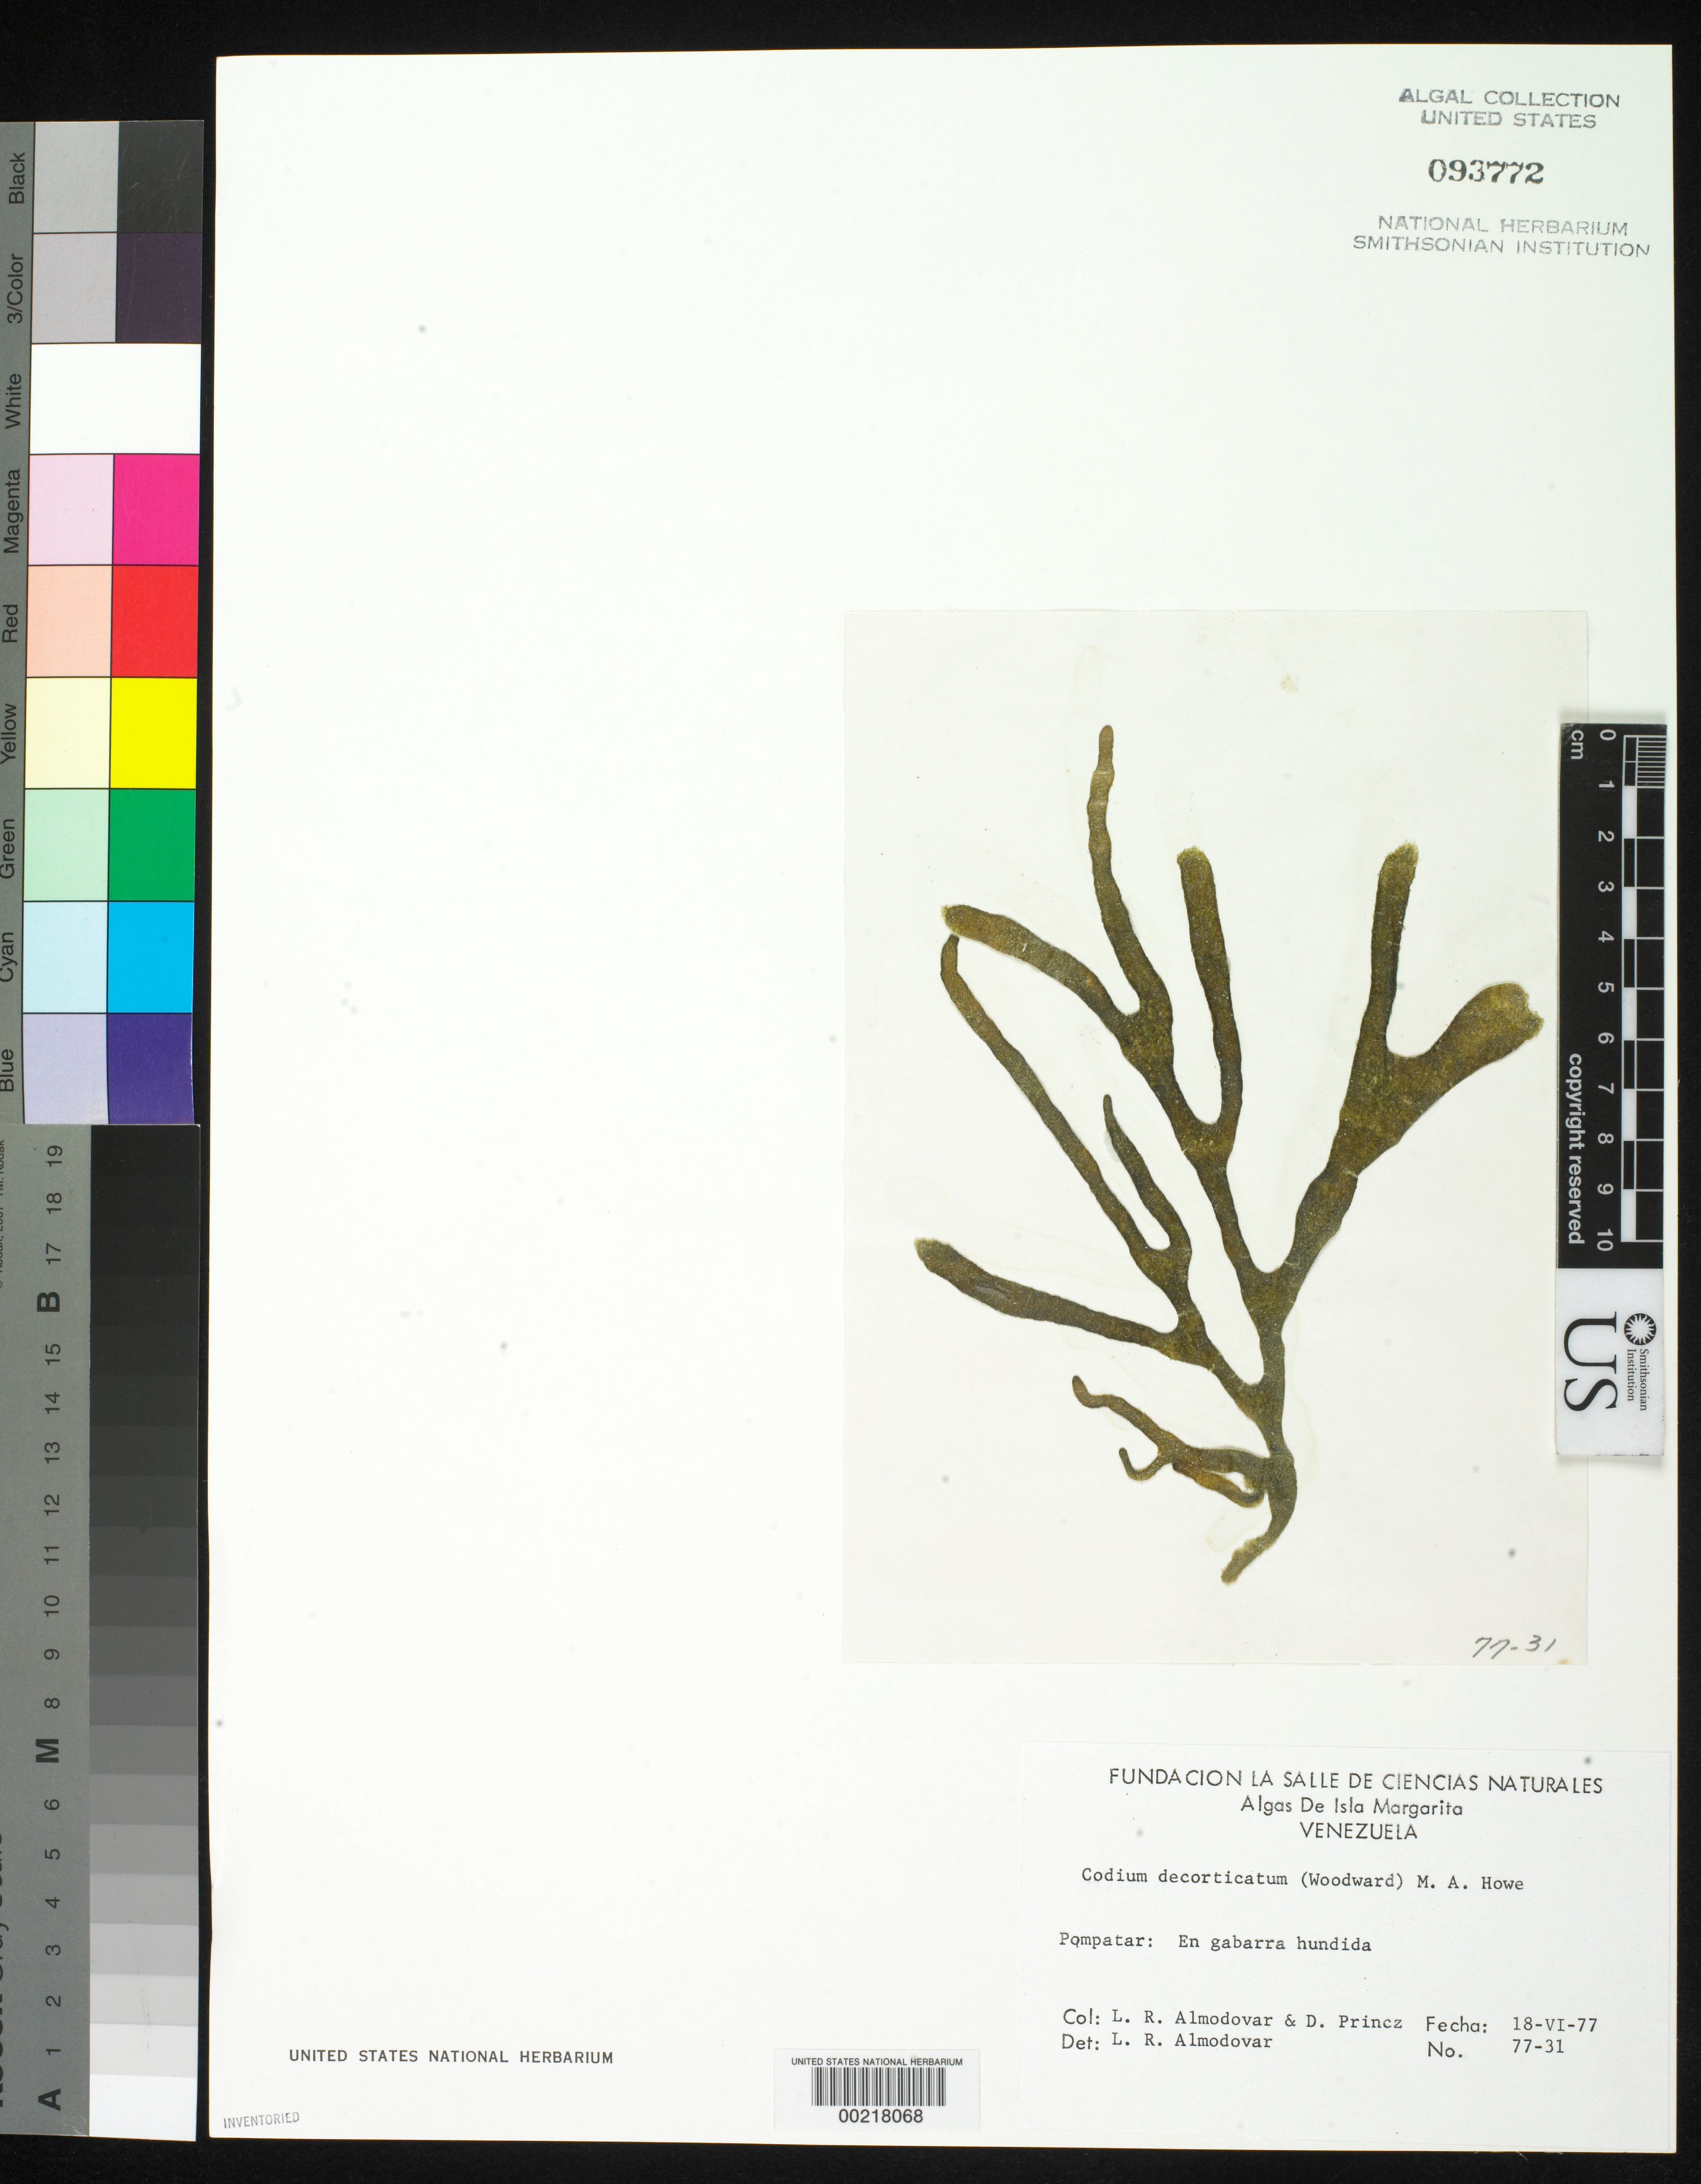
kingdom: Plantae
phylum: Chlorophyta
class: Ulvophyceae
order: Bryopsidales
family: Codiaceae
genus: Codium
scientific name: Codium decorticatum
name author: (Woodw.) M. Howe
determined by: Almodovar, L. R.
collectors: L. Almodovar & D. Princz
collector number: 77-31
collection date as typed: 18 Jun 1977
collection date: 1977-06-18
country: Venezuela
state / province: Nueva Esparta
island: Margarita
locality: Pampatar (Pompatar)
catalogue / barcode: US 93772